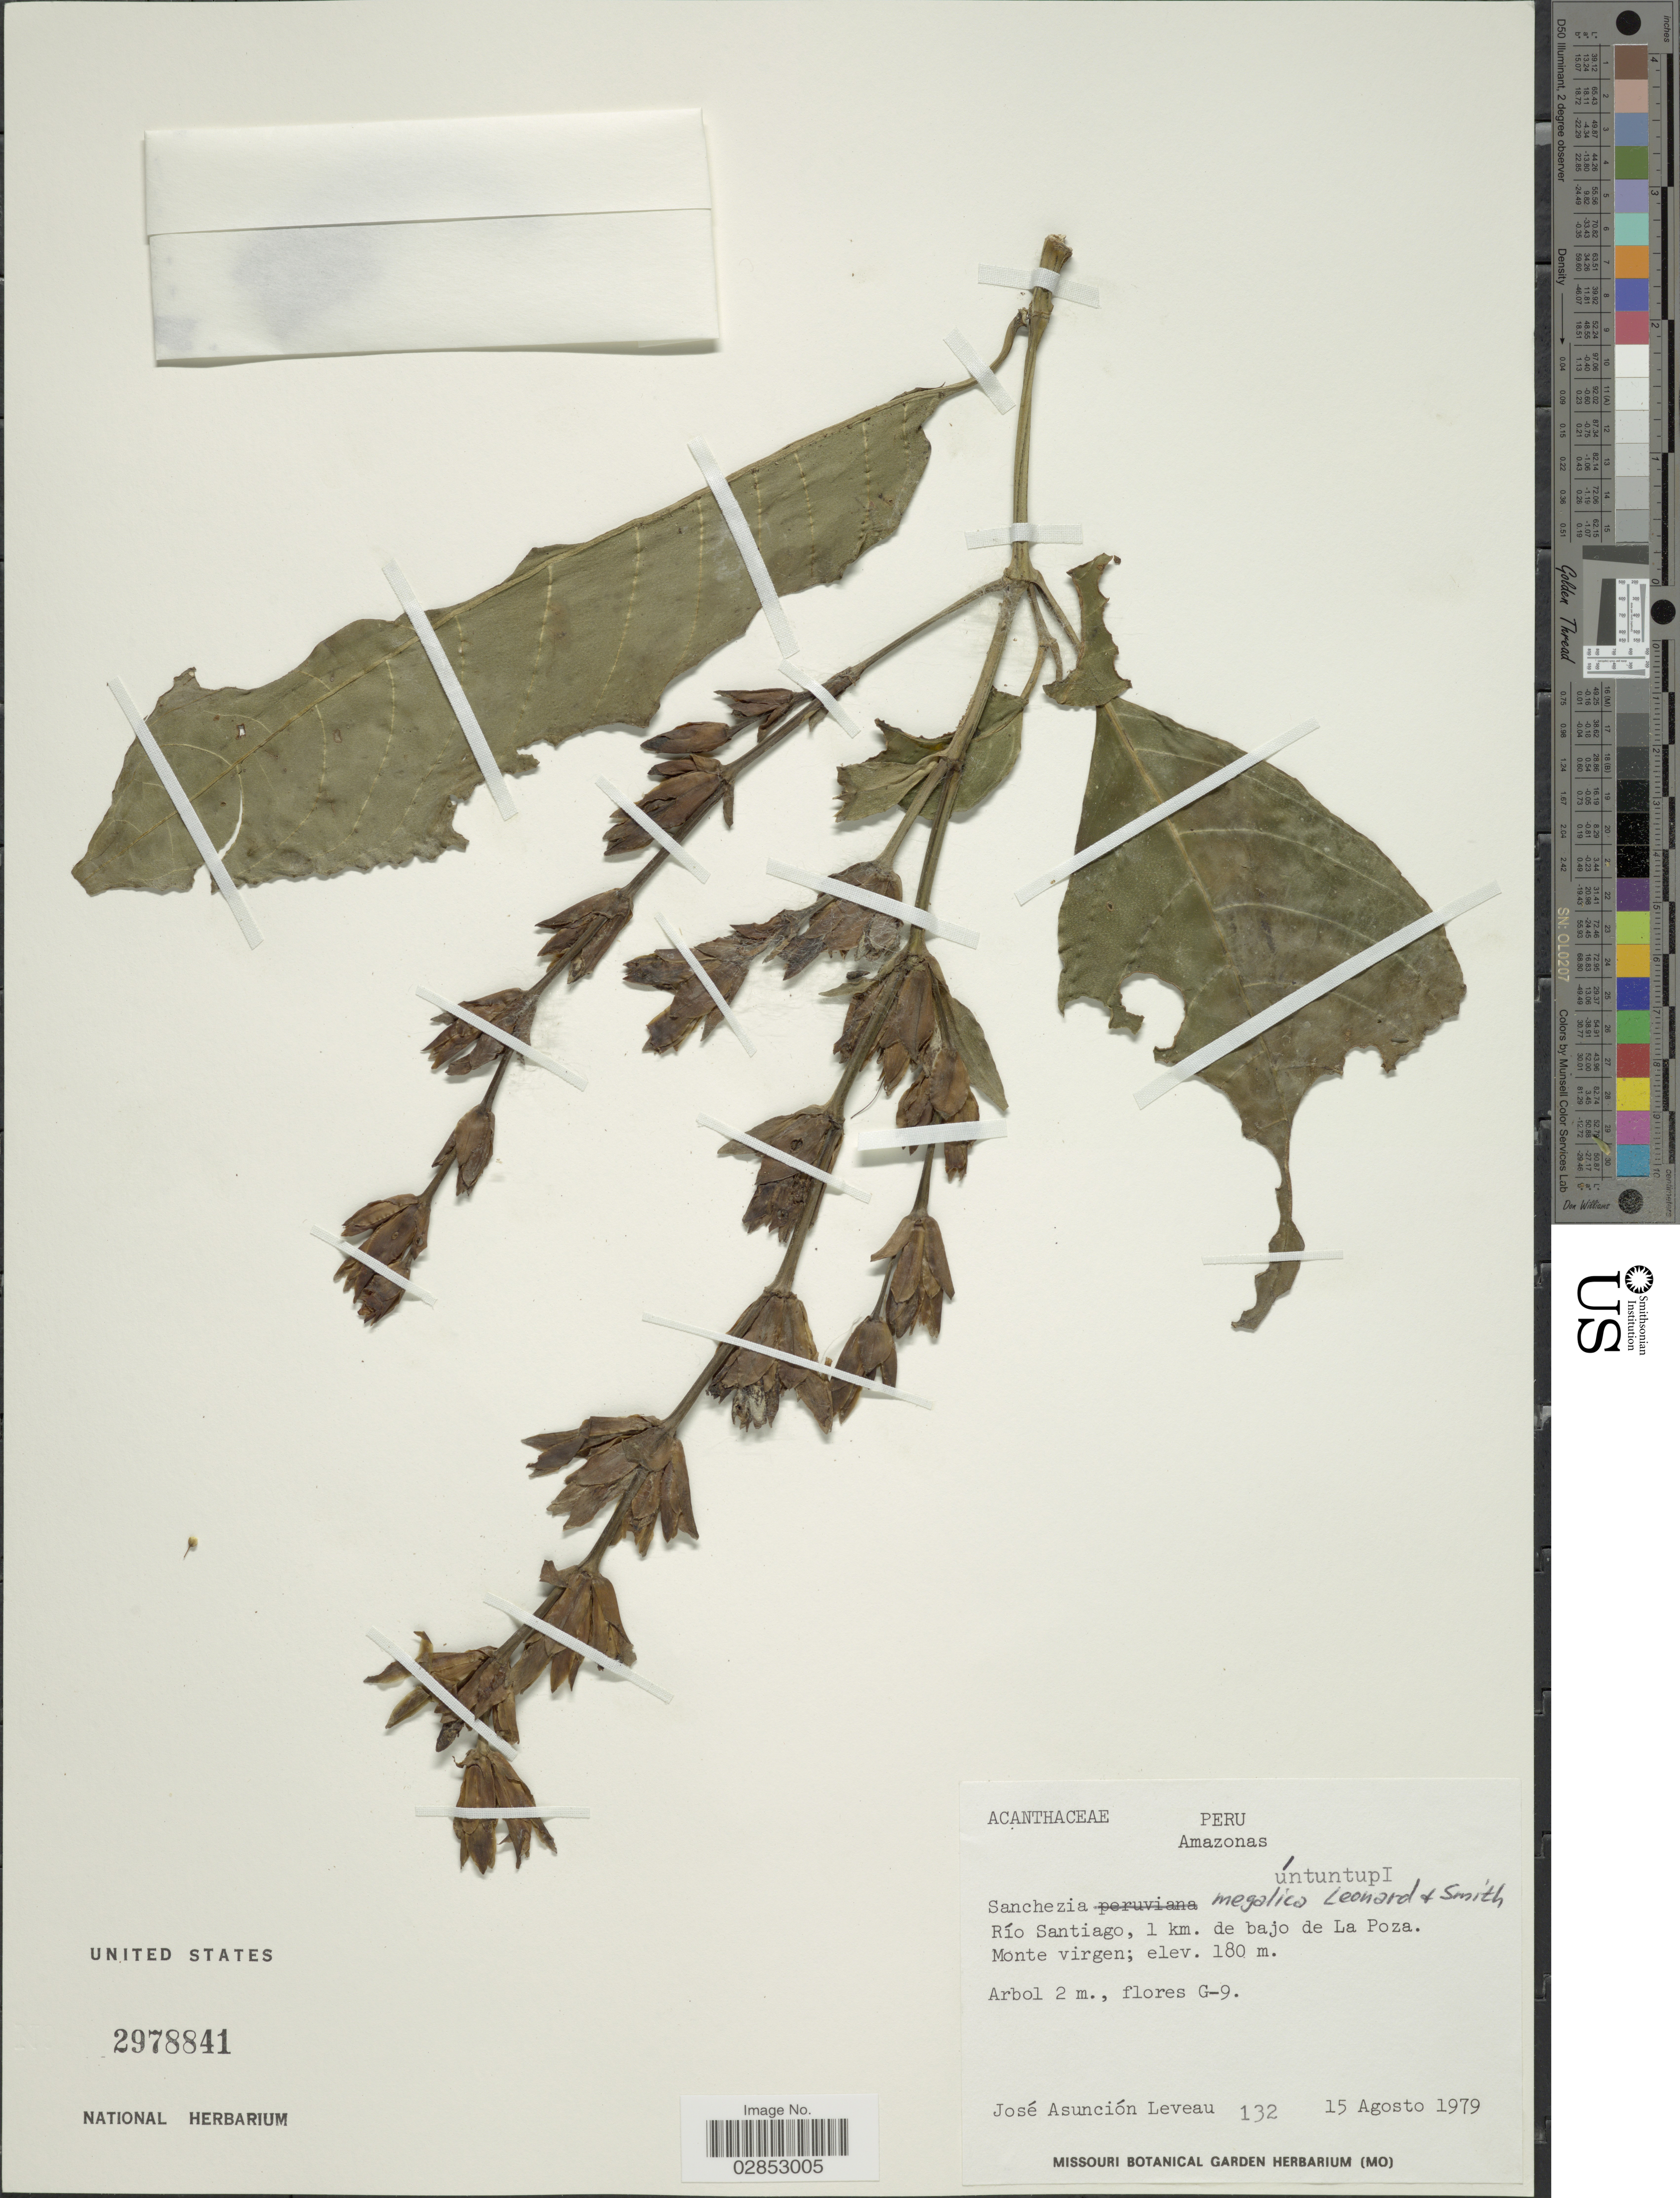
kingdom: Plantae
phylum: Tracheophyta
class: Magnoliopsida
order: Lamiales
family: Acanthaceae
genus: Sanchezia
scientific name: Sanchezia loranthifolia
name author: Lindau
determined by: Azevedo, Igor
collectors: J. Asuncion-leveau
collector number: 132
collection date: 1979-08-15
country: Peru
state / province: Amazonas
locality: Río Santiago, 1 km. de bajo de La Poza, Monte virgen.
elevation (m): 180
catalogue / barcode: US 2978841